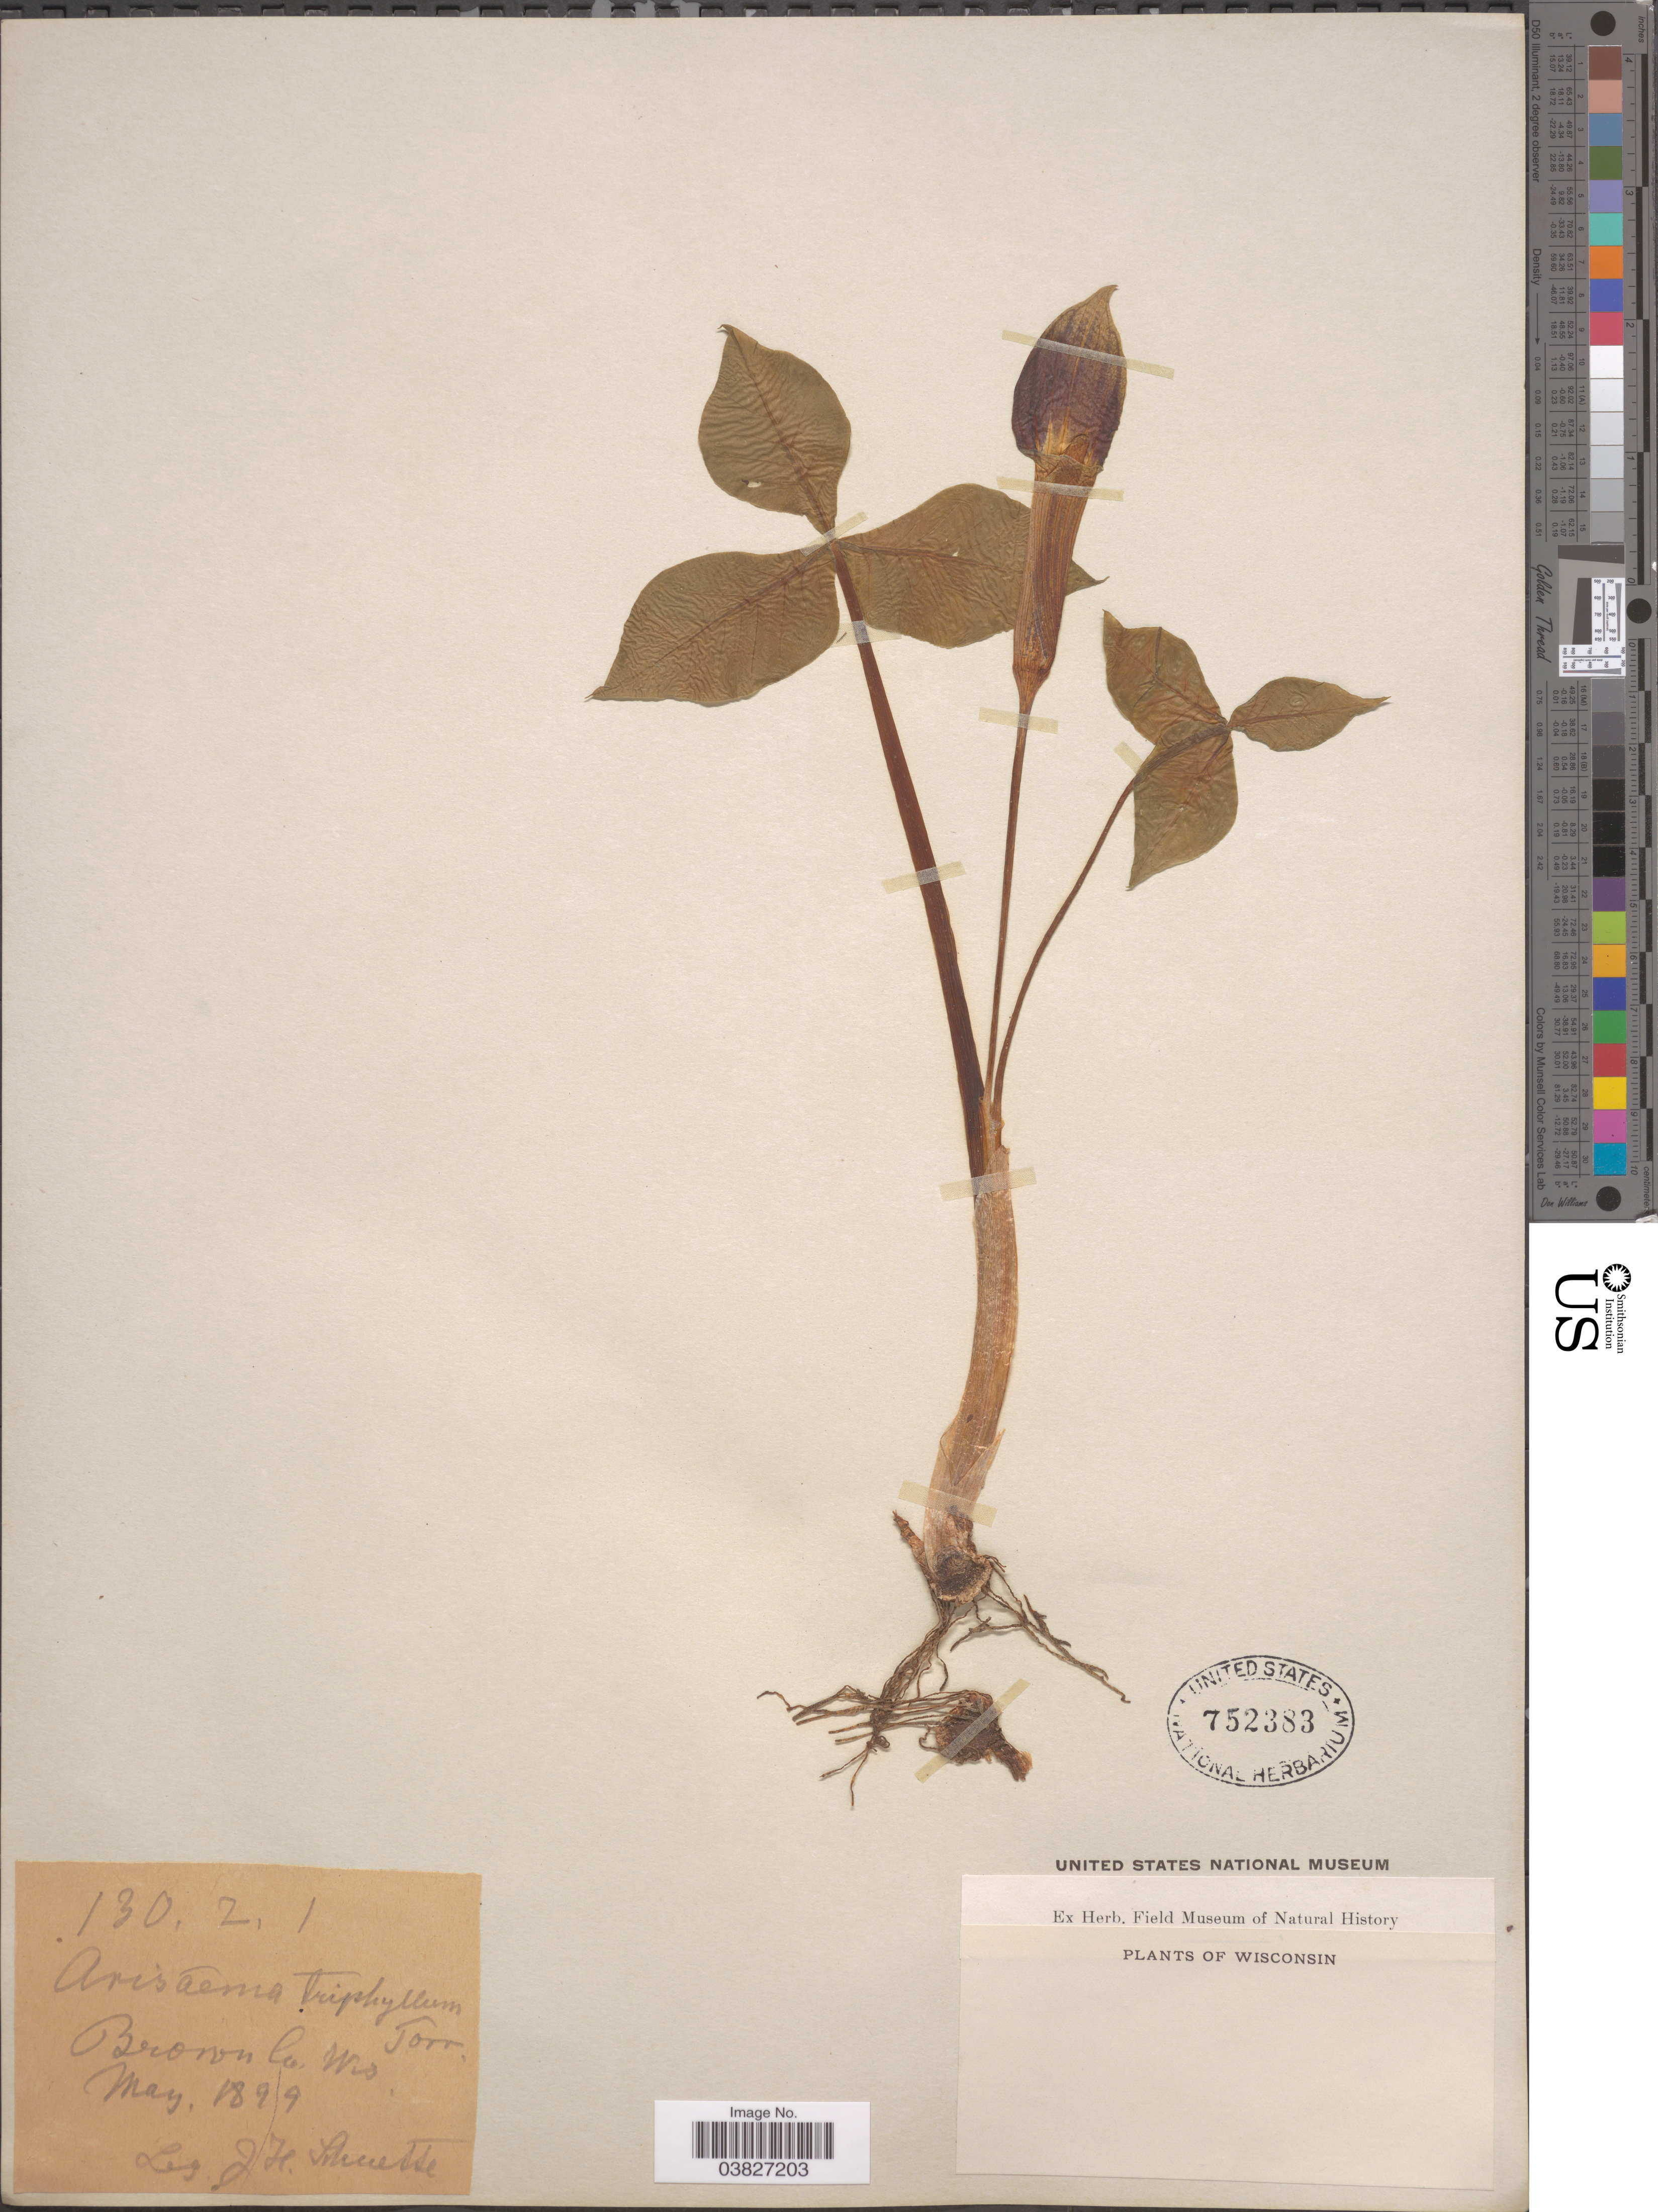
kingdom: Plantae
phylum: Tracheophyta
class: Liliopsida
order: Alismatales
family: Araceae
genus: Arisaema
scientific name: Arisaema triphyllum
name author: (L.) Schott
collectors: J. H. Schuette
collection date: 1899-05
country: United States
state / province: Wisconsin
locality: Brown Co.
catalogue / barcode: US 752383